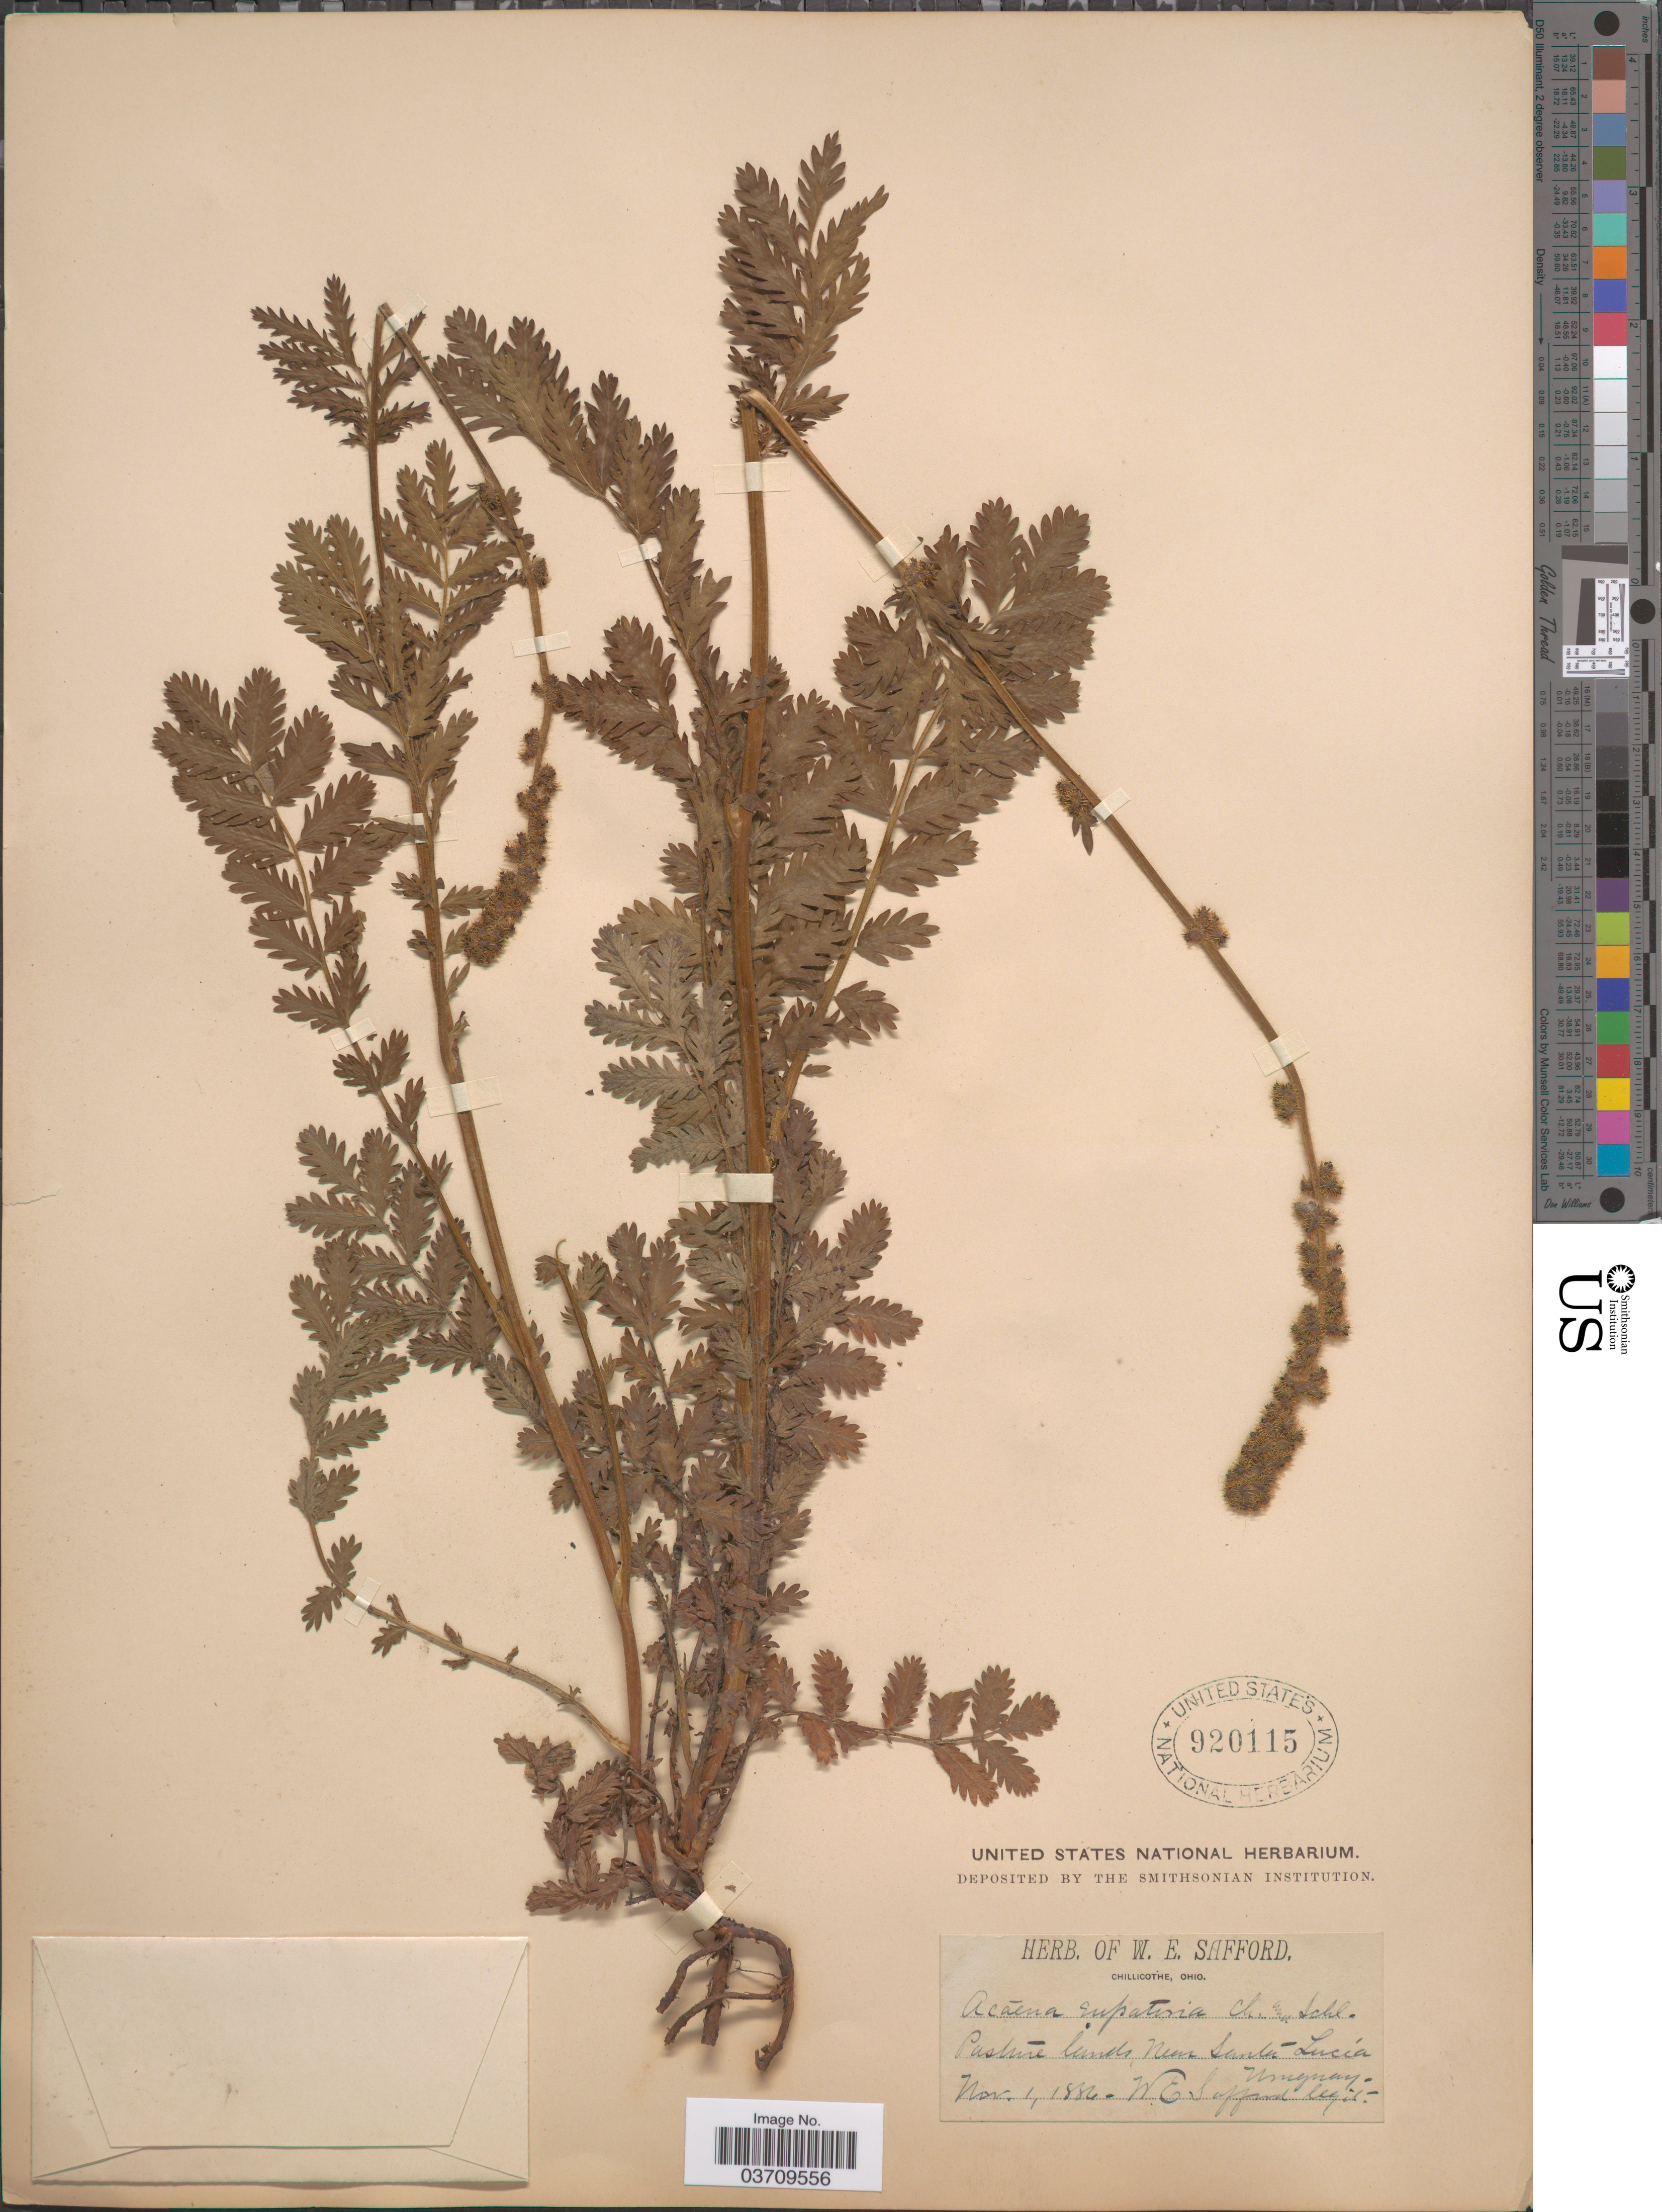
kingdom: Plantae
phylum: Tracheophyta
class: Magnoliopsida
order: Rosales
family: Rosaceae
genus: Acaena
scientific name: Acaena eupatoria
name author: Cham. & Schltdl.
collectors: W. E. Safford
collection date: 1886-11-01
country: Uruguay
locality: Pasture lands. Near Santa Lucia.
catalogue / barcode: US 920115